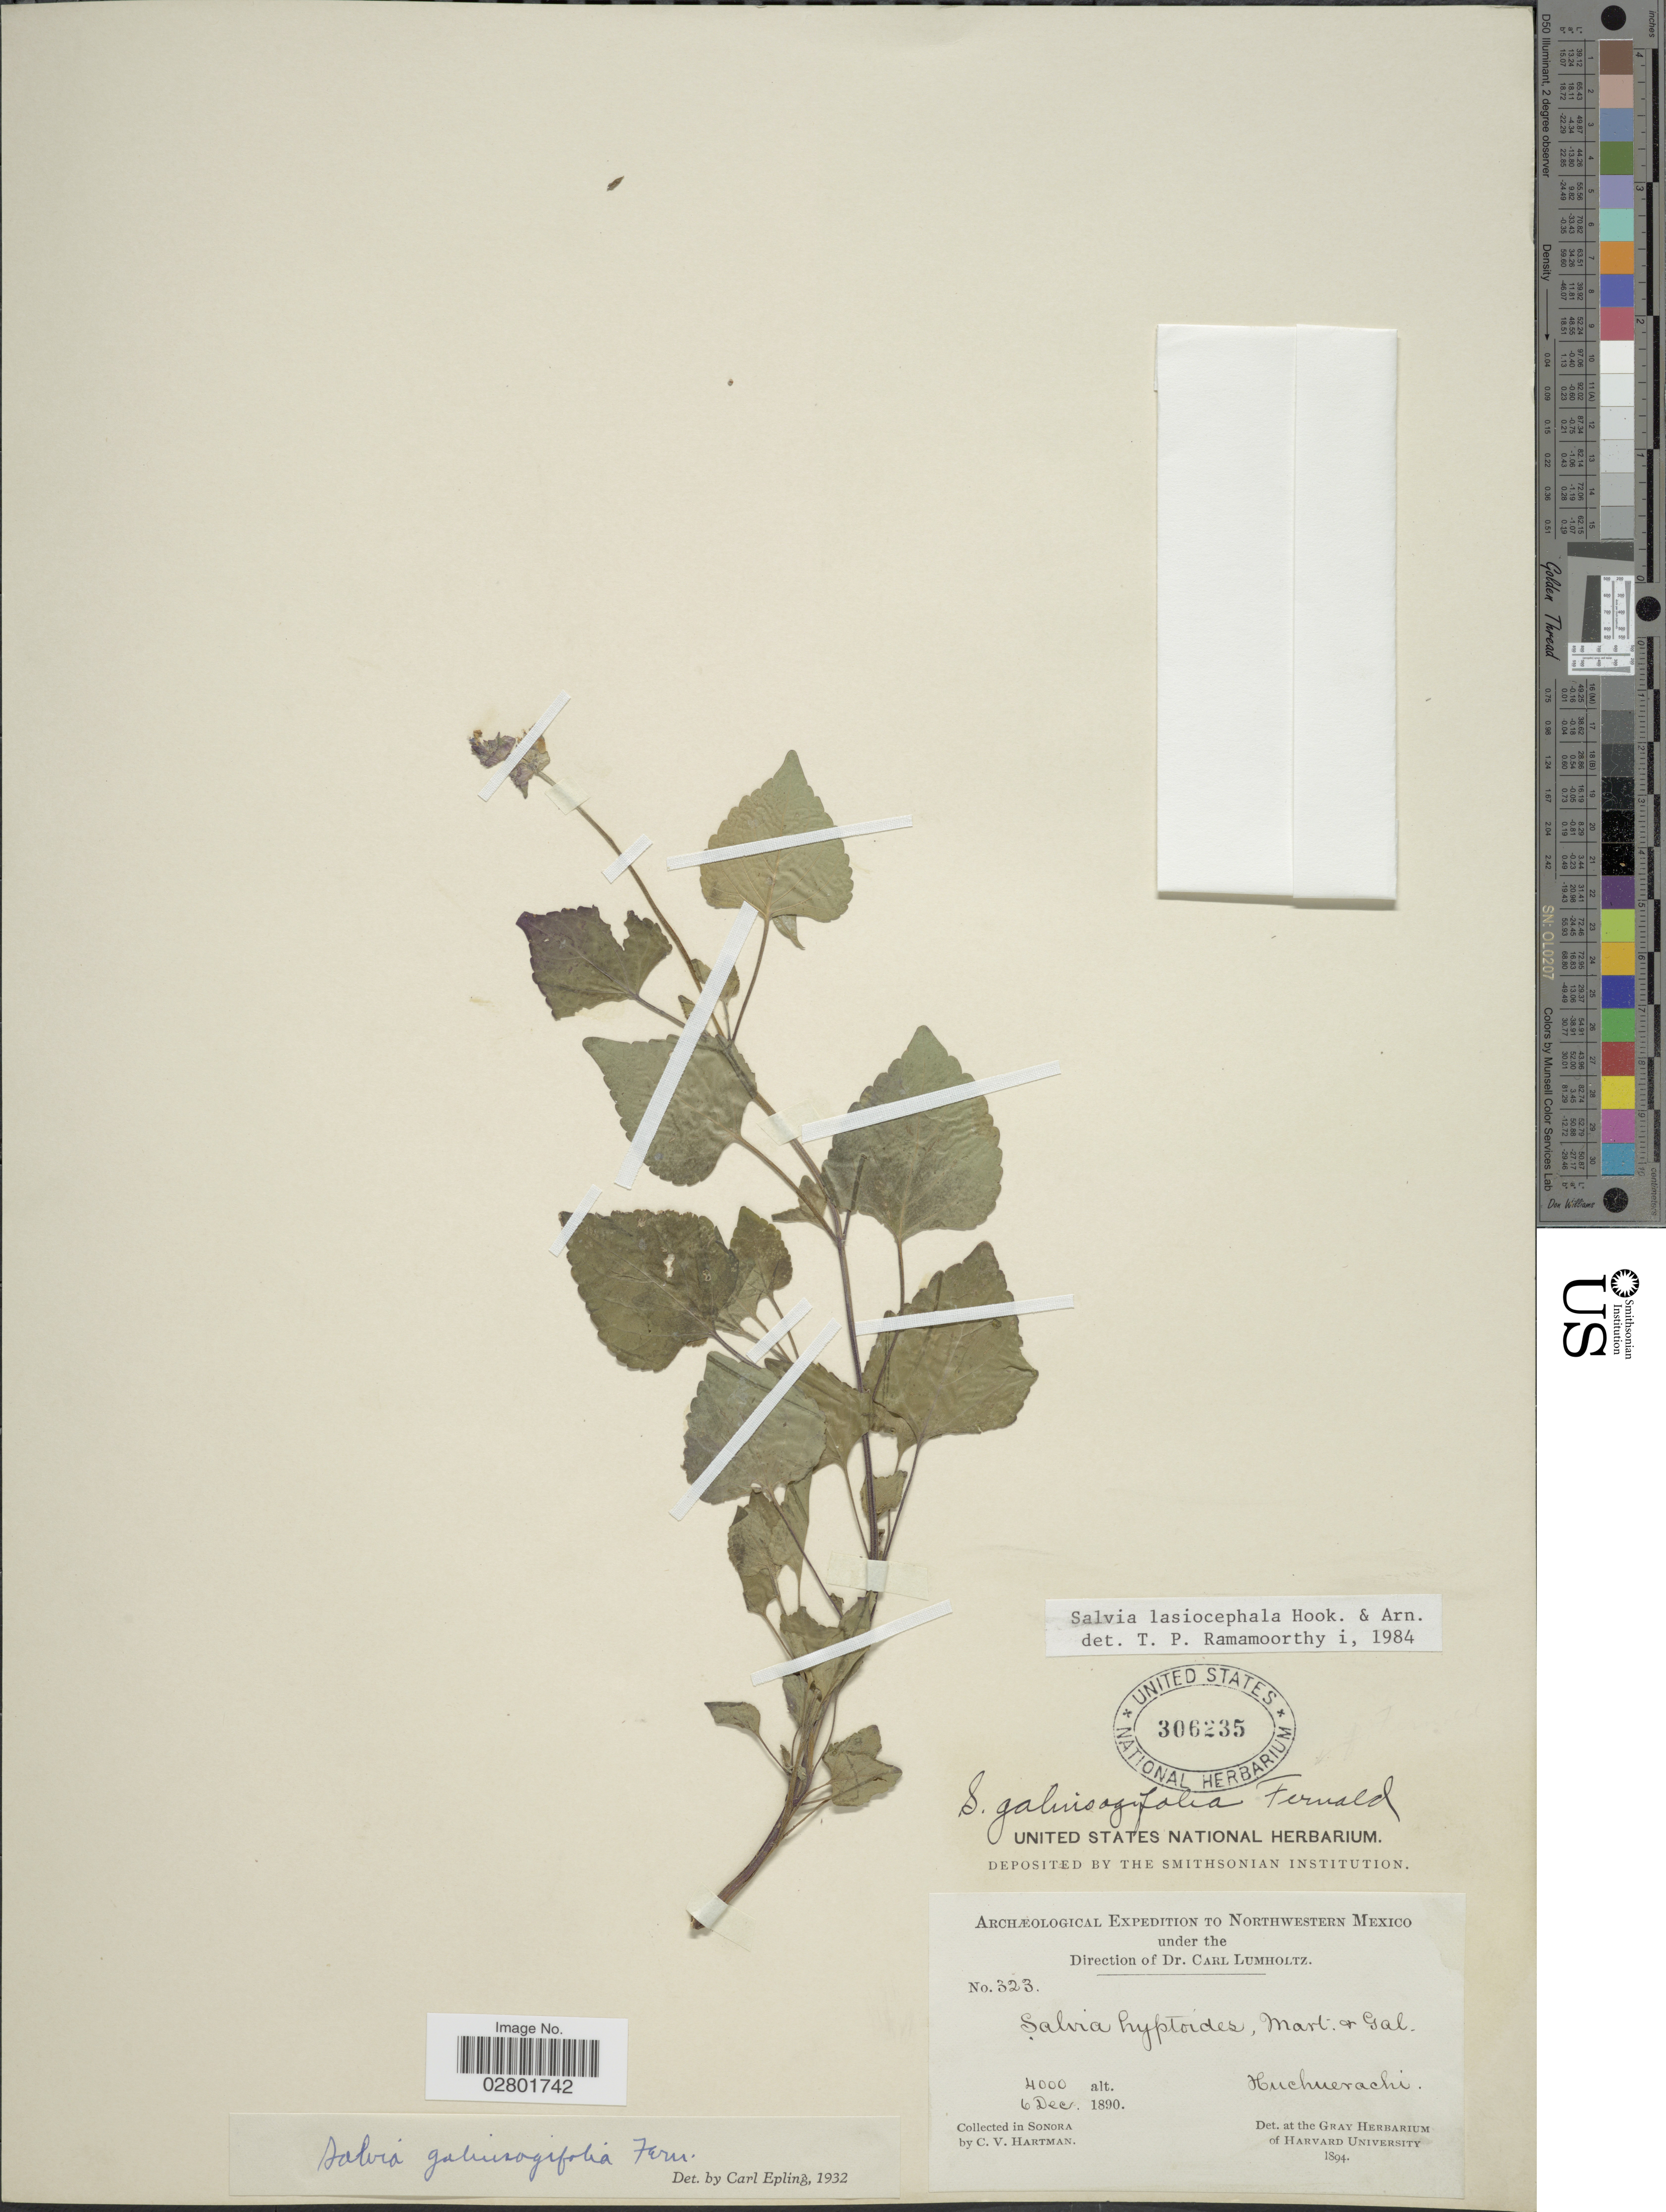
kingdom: Plantae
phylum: Tracheophyta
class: Magnoliopsida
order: Lamiales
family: Lamiaceae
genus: Salvia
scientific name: Salvia lasiocephala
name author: Hook. & Arn.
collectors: C. V. Hartman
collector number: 323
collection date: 1890-12-06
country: Mexico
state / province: Sonora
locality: Northwestern Mexico, Huchuerachi.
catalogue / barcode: US 306235